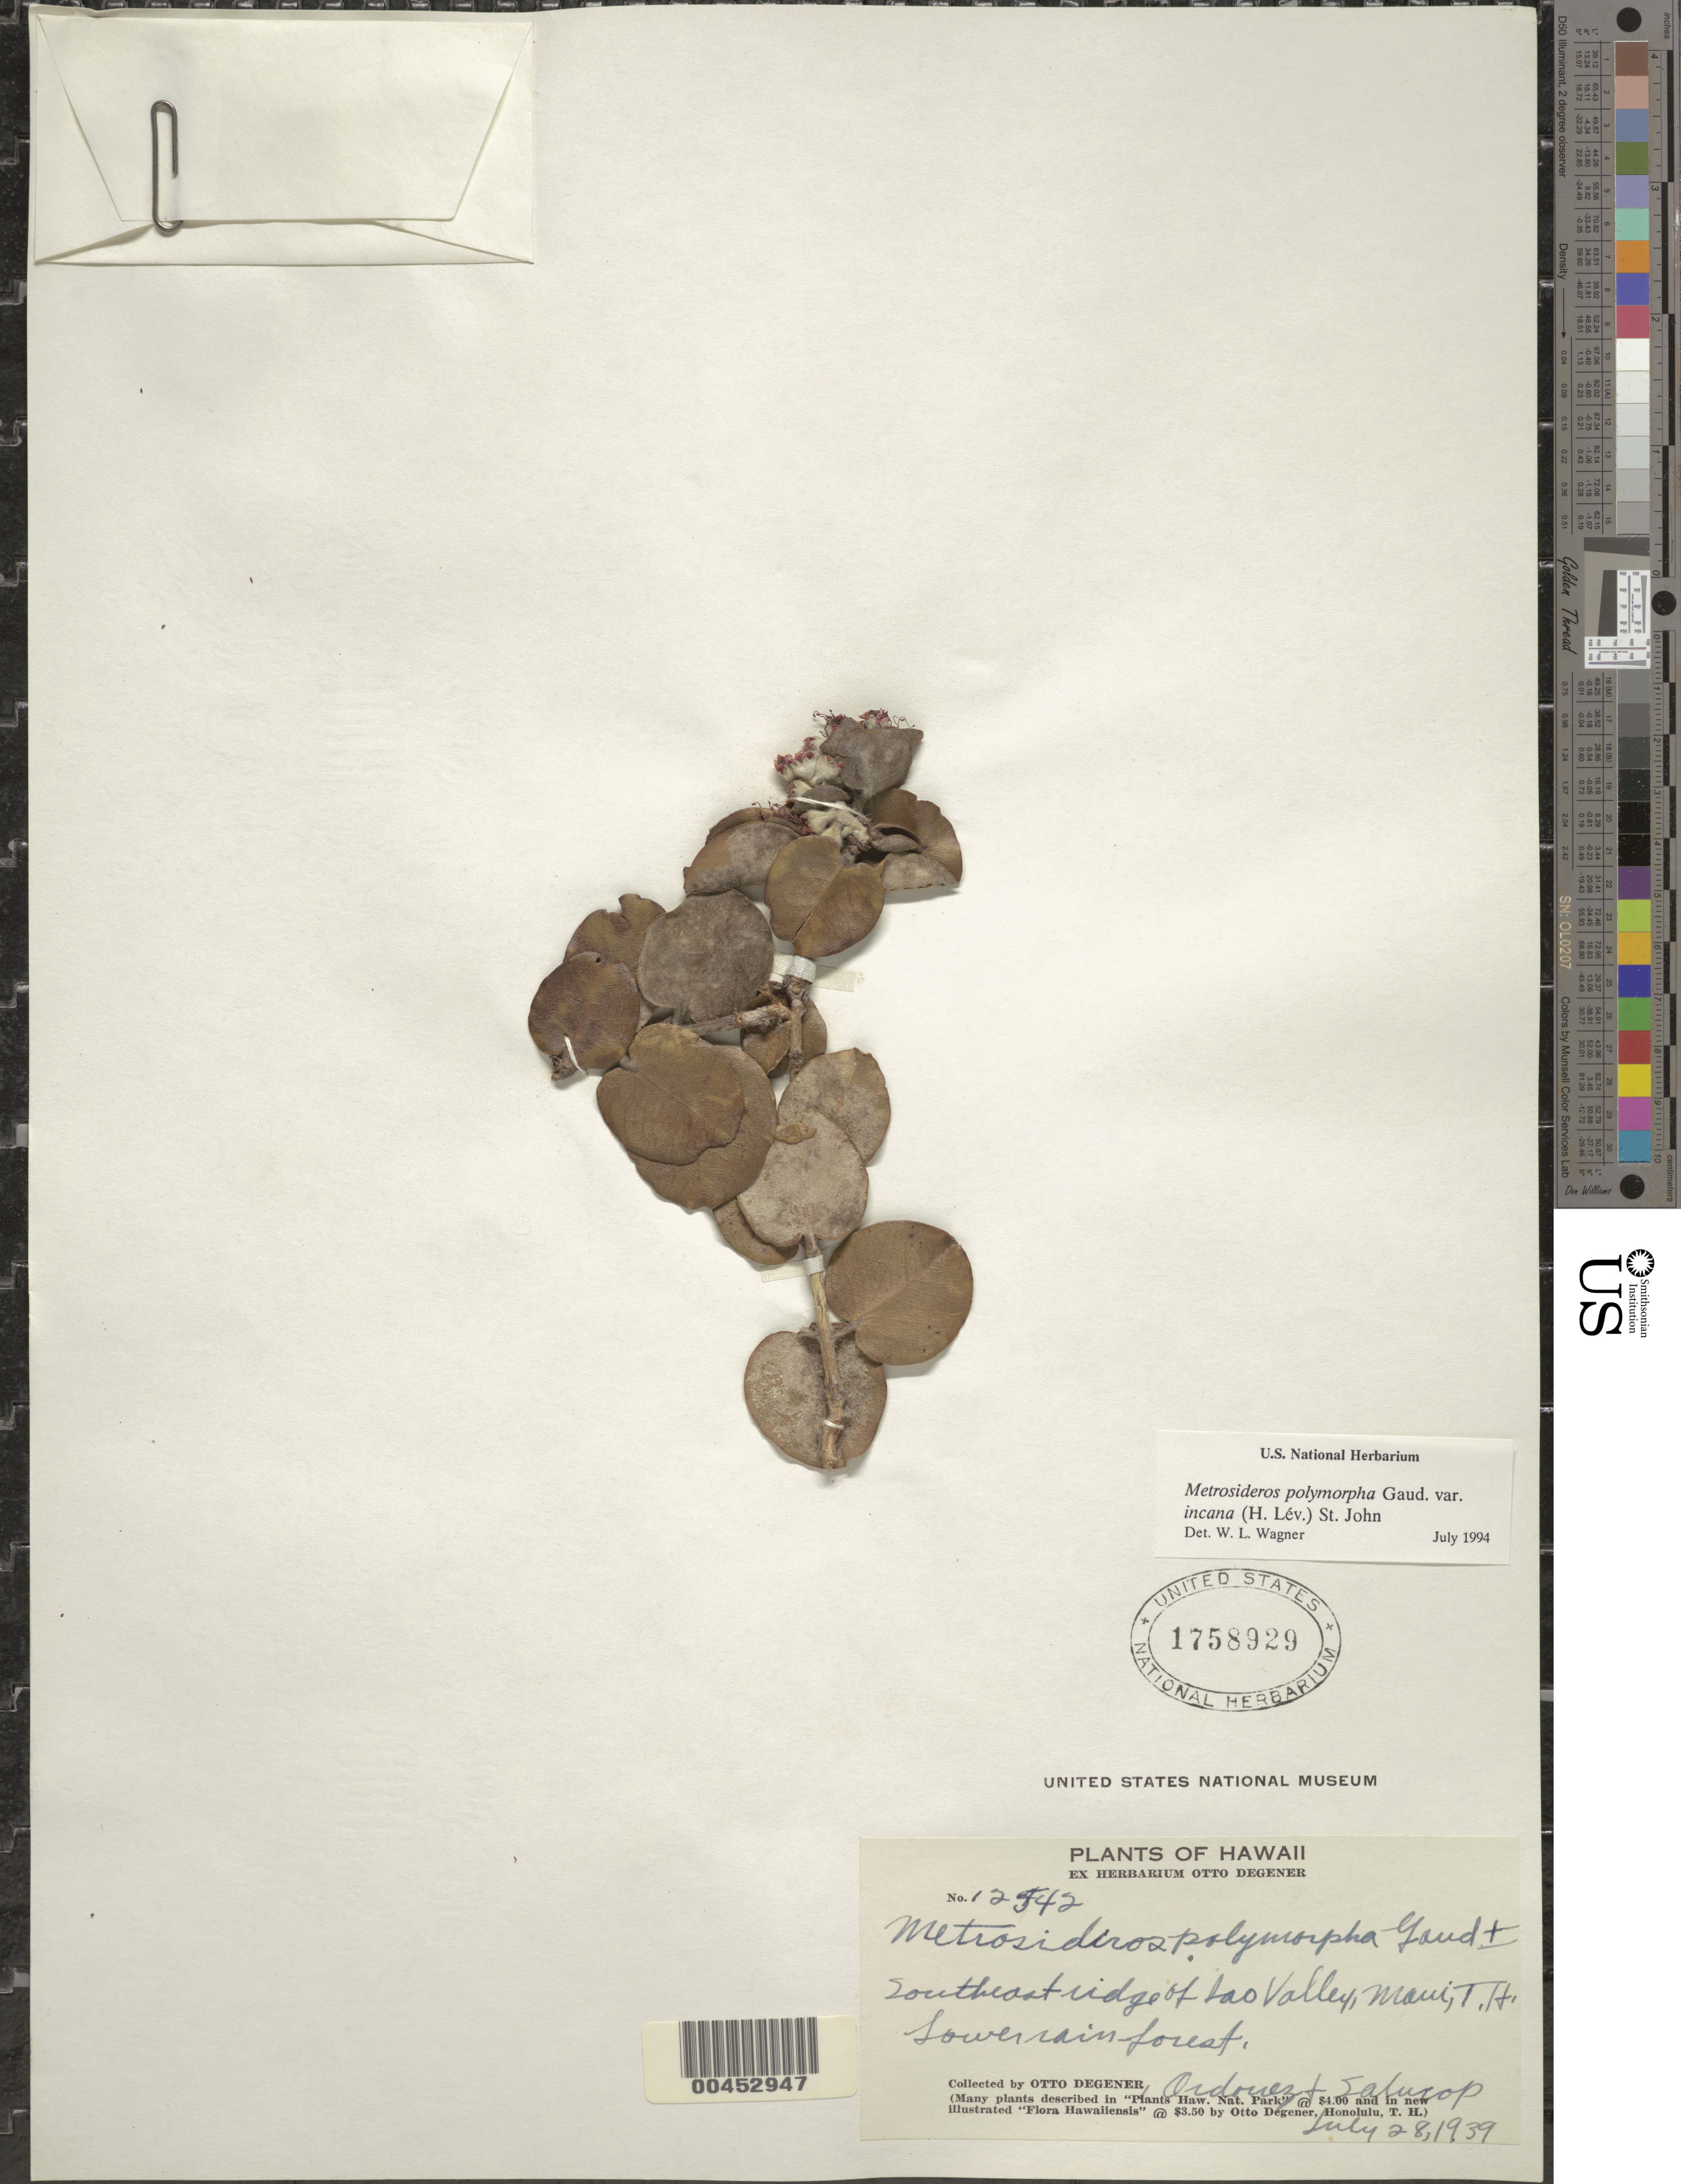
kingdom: Plantae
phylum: Tracheophyta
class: Magnoliopsida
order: Myrtales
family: Myrtaceae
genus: Metrosideros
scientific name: Metrosideros polymorpha var. incana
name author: H. St. John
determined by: Wagner, W. L., (BOT), Smithsonian Institution - National Museum of Natural History (UNITED STATES)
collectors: O. Degener, -. Ordonez & -. Salucop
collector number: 12542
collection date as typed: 28 Jul 1939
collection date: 1939-07-28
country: United States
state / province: Hawaii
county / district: Maui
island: Maui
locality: SE ridge of Iao Valley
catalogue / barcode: US 1758929